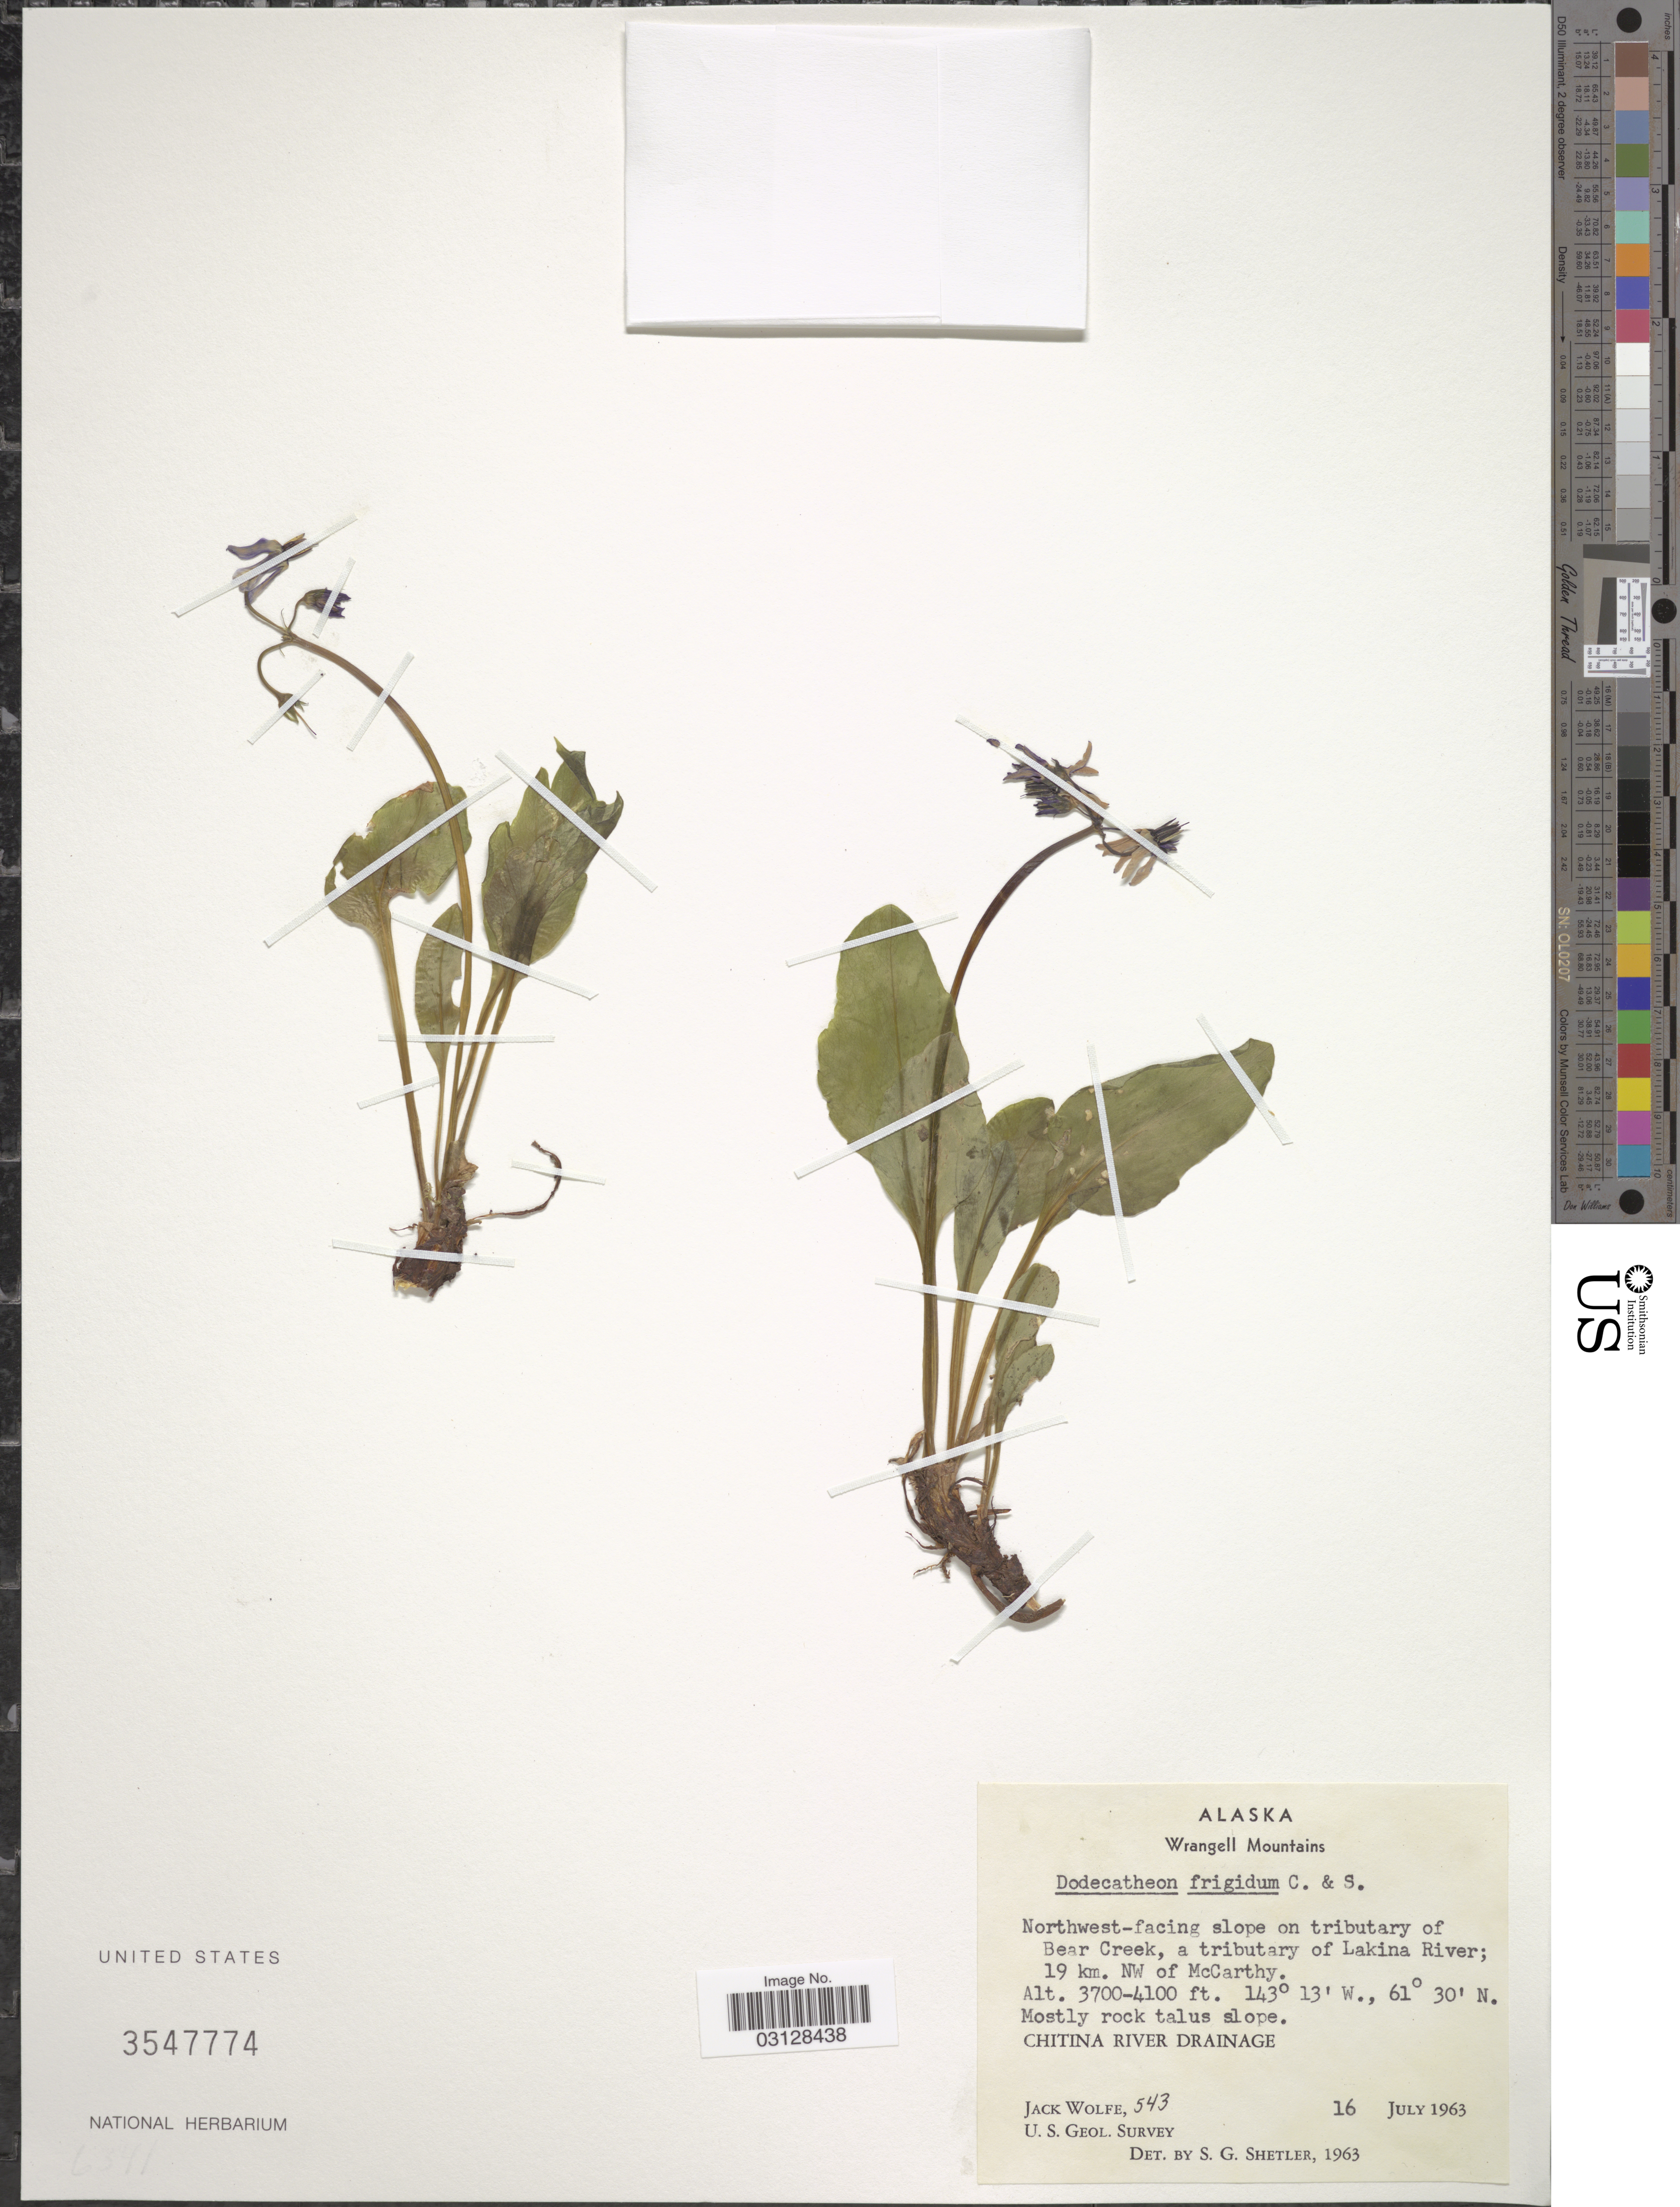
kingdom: Plantae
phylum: Tracheophyta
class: Magnoliopsida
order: Ericales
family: Primulaceae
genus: Dodecatheon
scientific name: Dodecatheon frigidum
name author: Cham. & Schltdl.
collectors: J. Wolfe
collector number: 543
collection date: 1963-07-16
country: United States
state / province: Alaska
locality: Wrangell Mountains. Northwest-facing slope on tributary of Bear Creek, a tributary of Lakina River; 19 km. NW of McCarthy. Chitina River Drainage.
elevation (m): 1128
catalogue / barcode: US 3547774